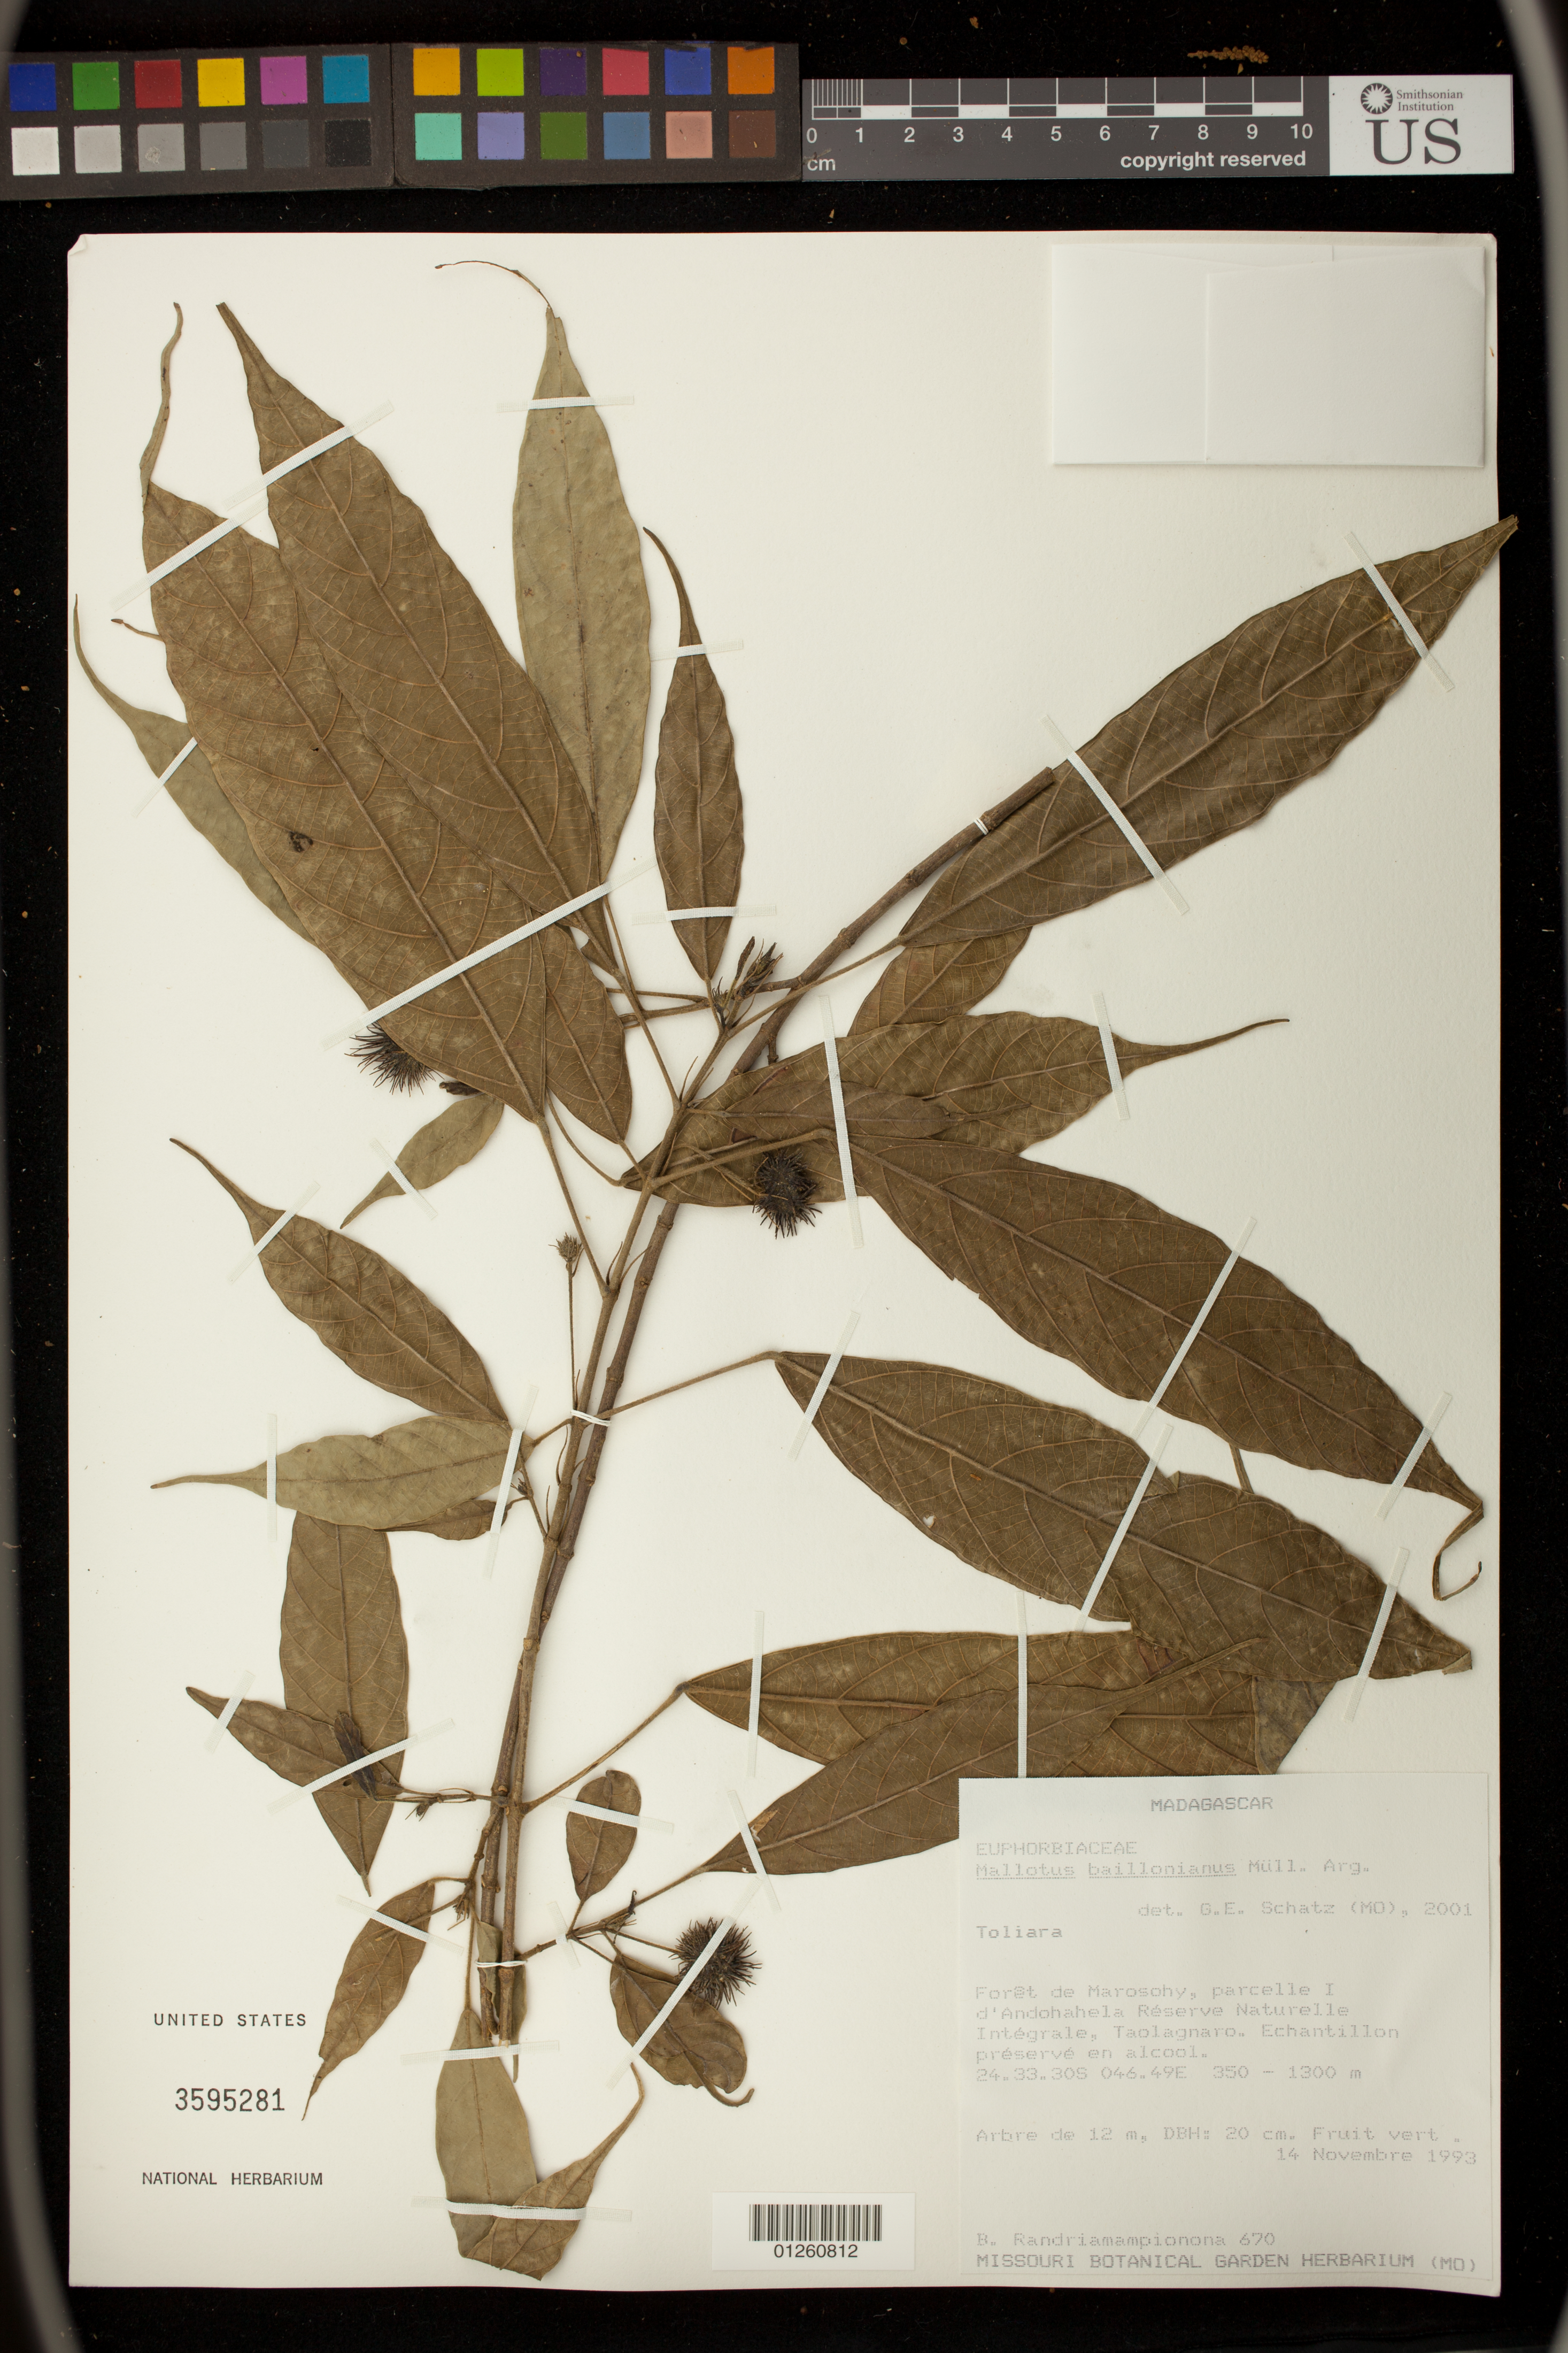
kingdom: Plantae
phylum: Tracheophyta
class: Magnoliopsida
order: Malpighiales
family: Euphorbiaceae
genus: Mallotus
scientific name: Mallotus baillonianus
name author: Müll. Arg.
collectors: B. Randriamampionona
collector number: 670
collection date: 1993-11-14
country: Madagascar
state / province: Anosy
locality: Toliara. Foret de Marosohy, parcelle I d'Andohahela Reserve Naturelle Integrale, Taolagnaro.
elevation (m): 350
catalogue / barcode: US 3595281